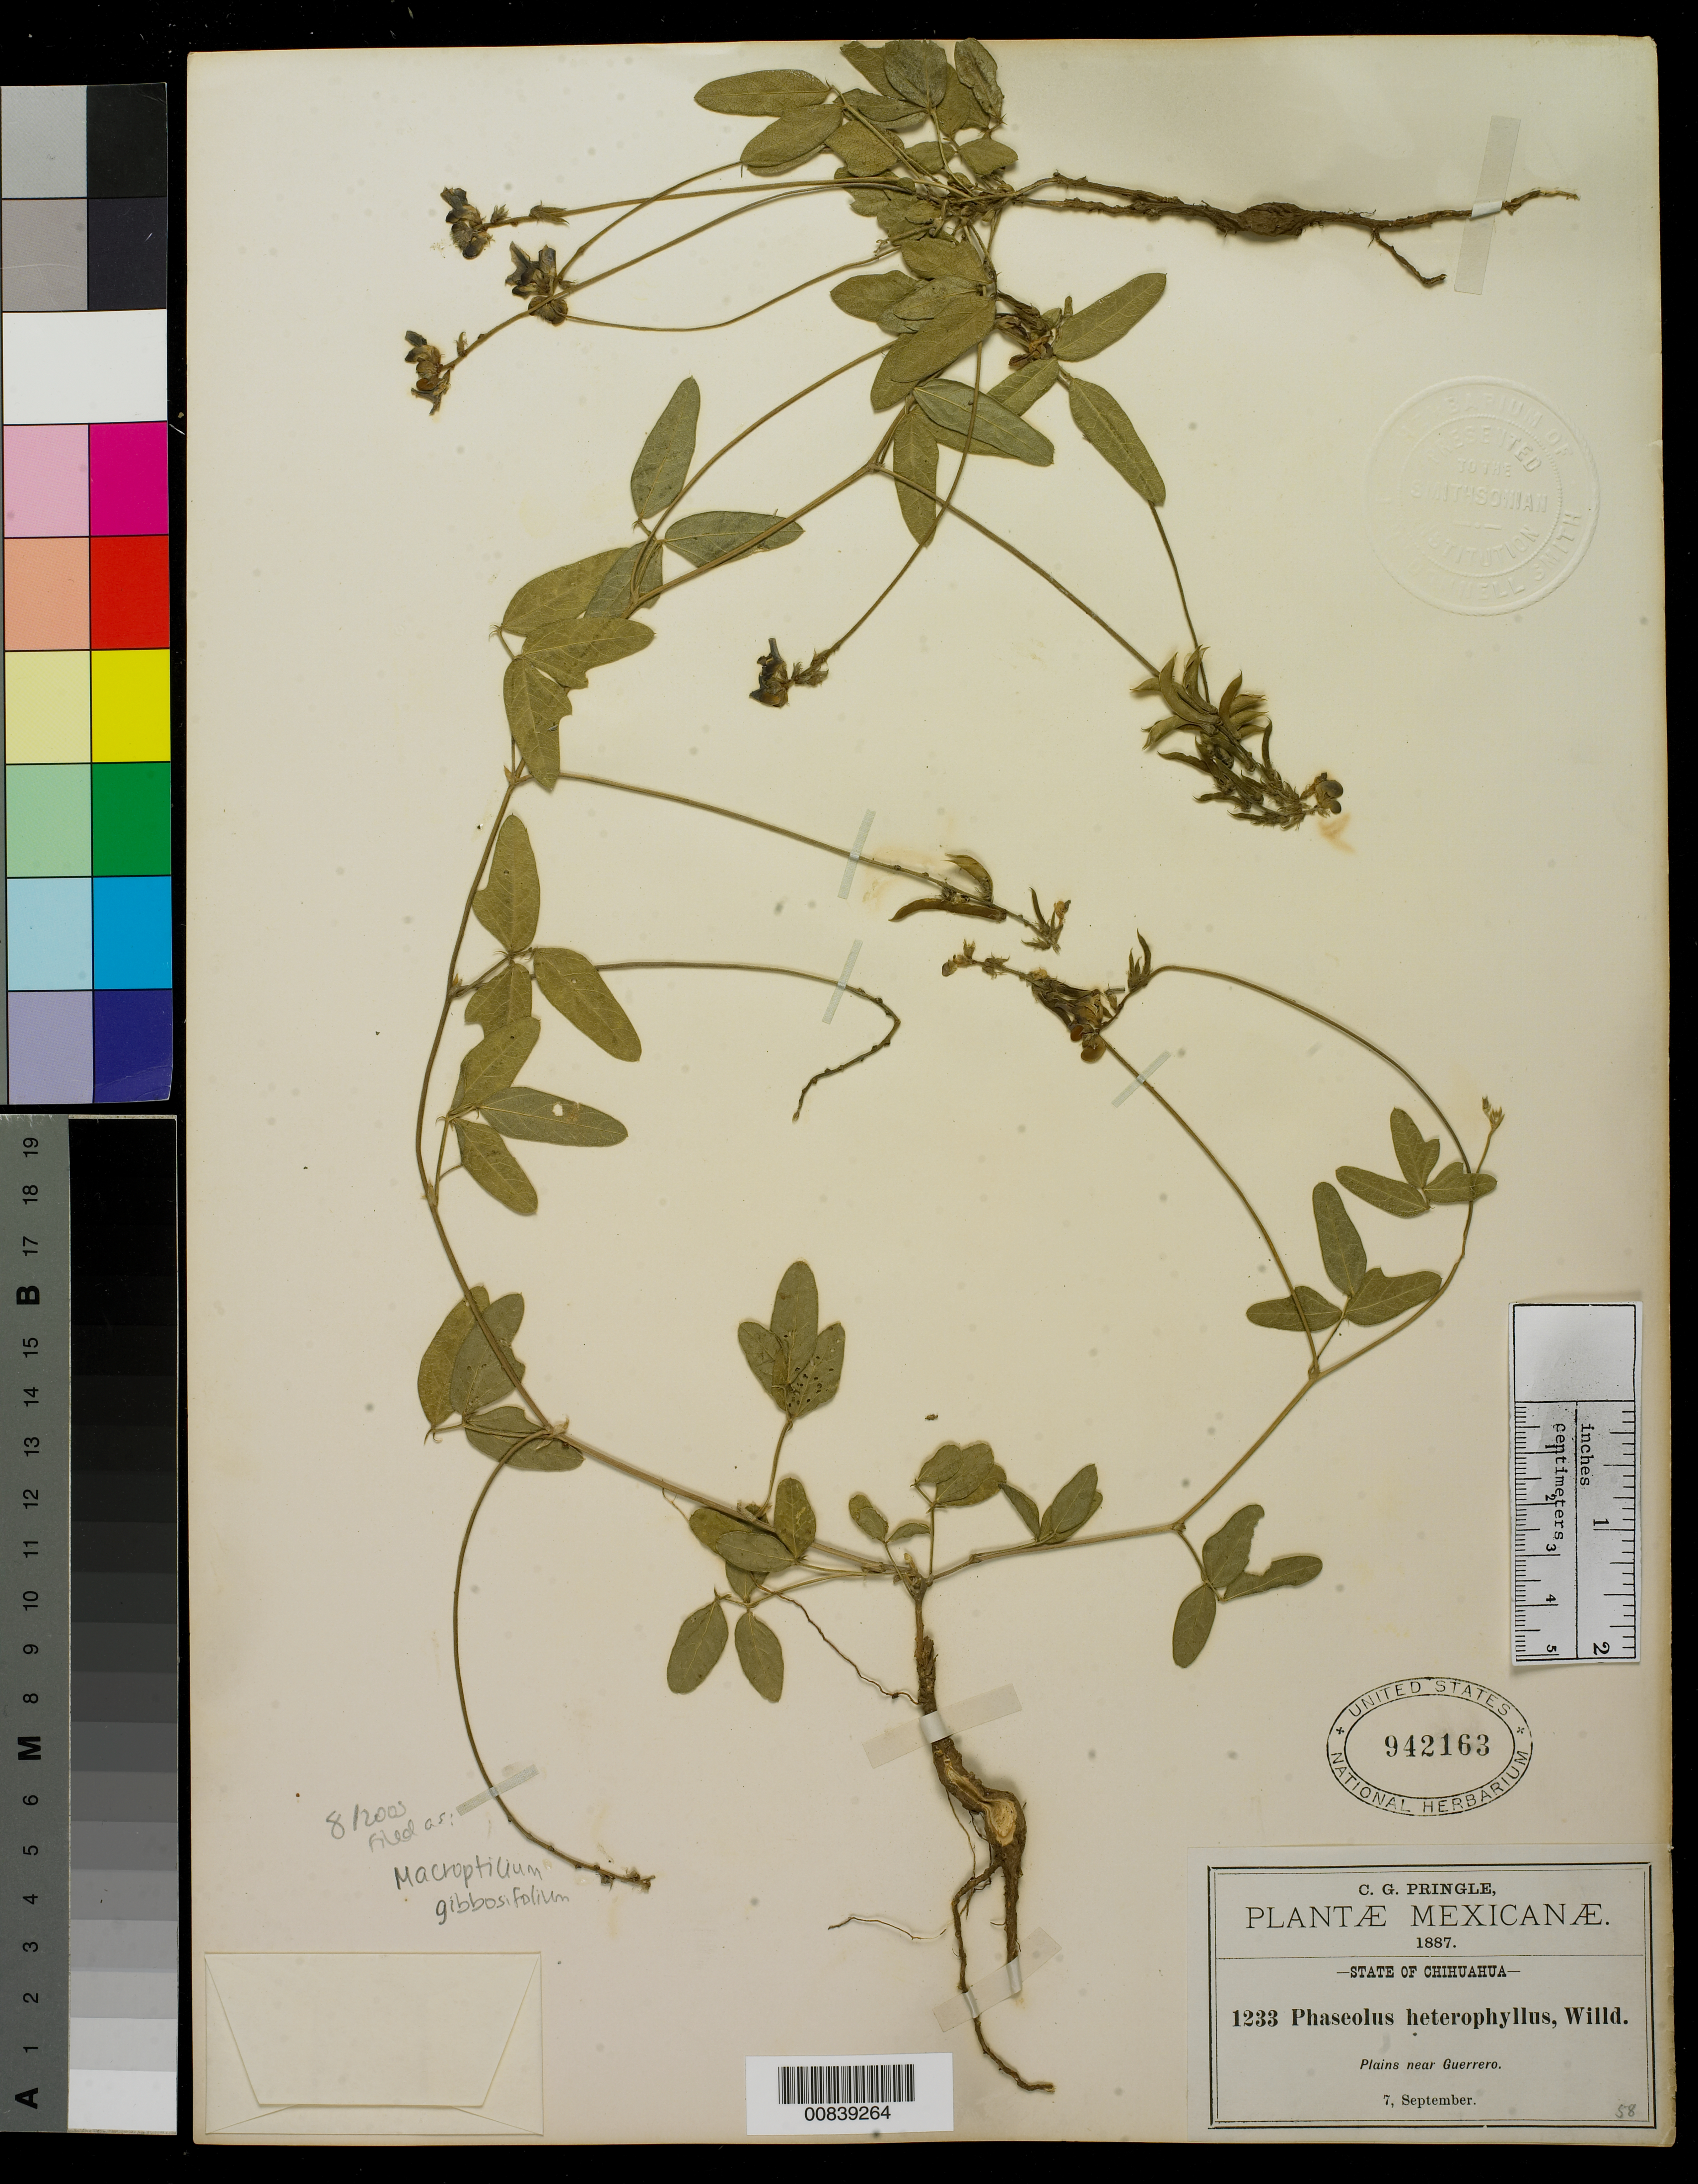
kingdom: Plantae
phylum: Tracheophyta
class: Magnoliopsida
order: Fabales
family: Fabaceae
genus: Macroptilium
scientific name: Macroptilium gibbosifolium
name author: (Ortega) A. Delgado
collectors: C. G. Pringle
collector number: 1233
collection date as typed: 07 Sep 1887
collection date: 1887-09-07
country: Mexico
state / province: Chihuahua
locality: Near Guerrero, Chihuahua.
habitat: Plains.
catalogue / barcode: US 942163